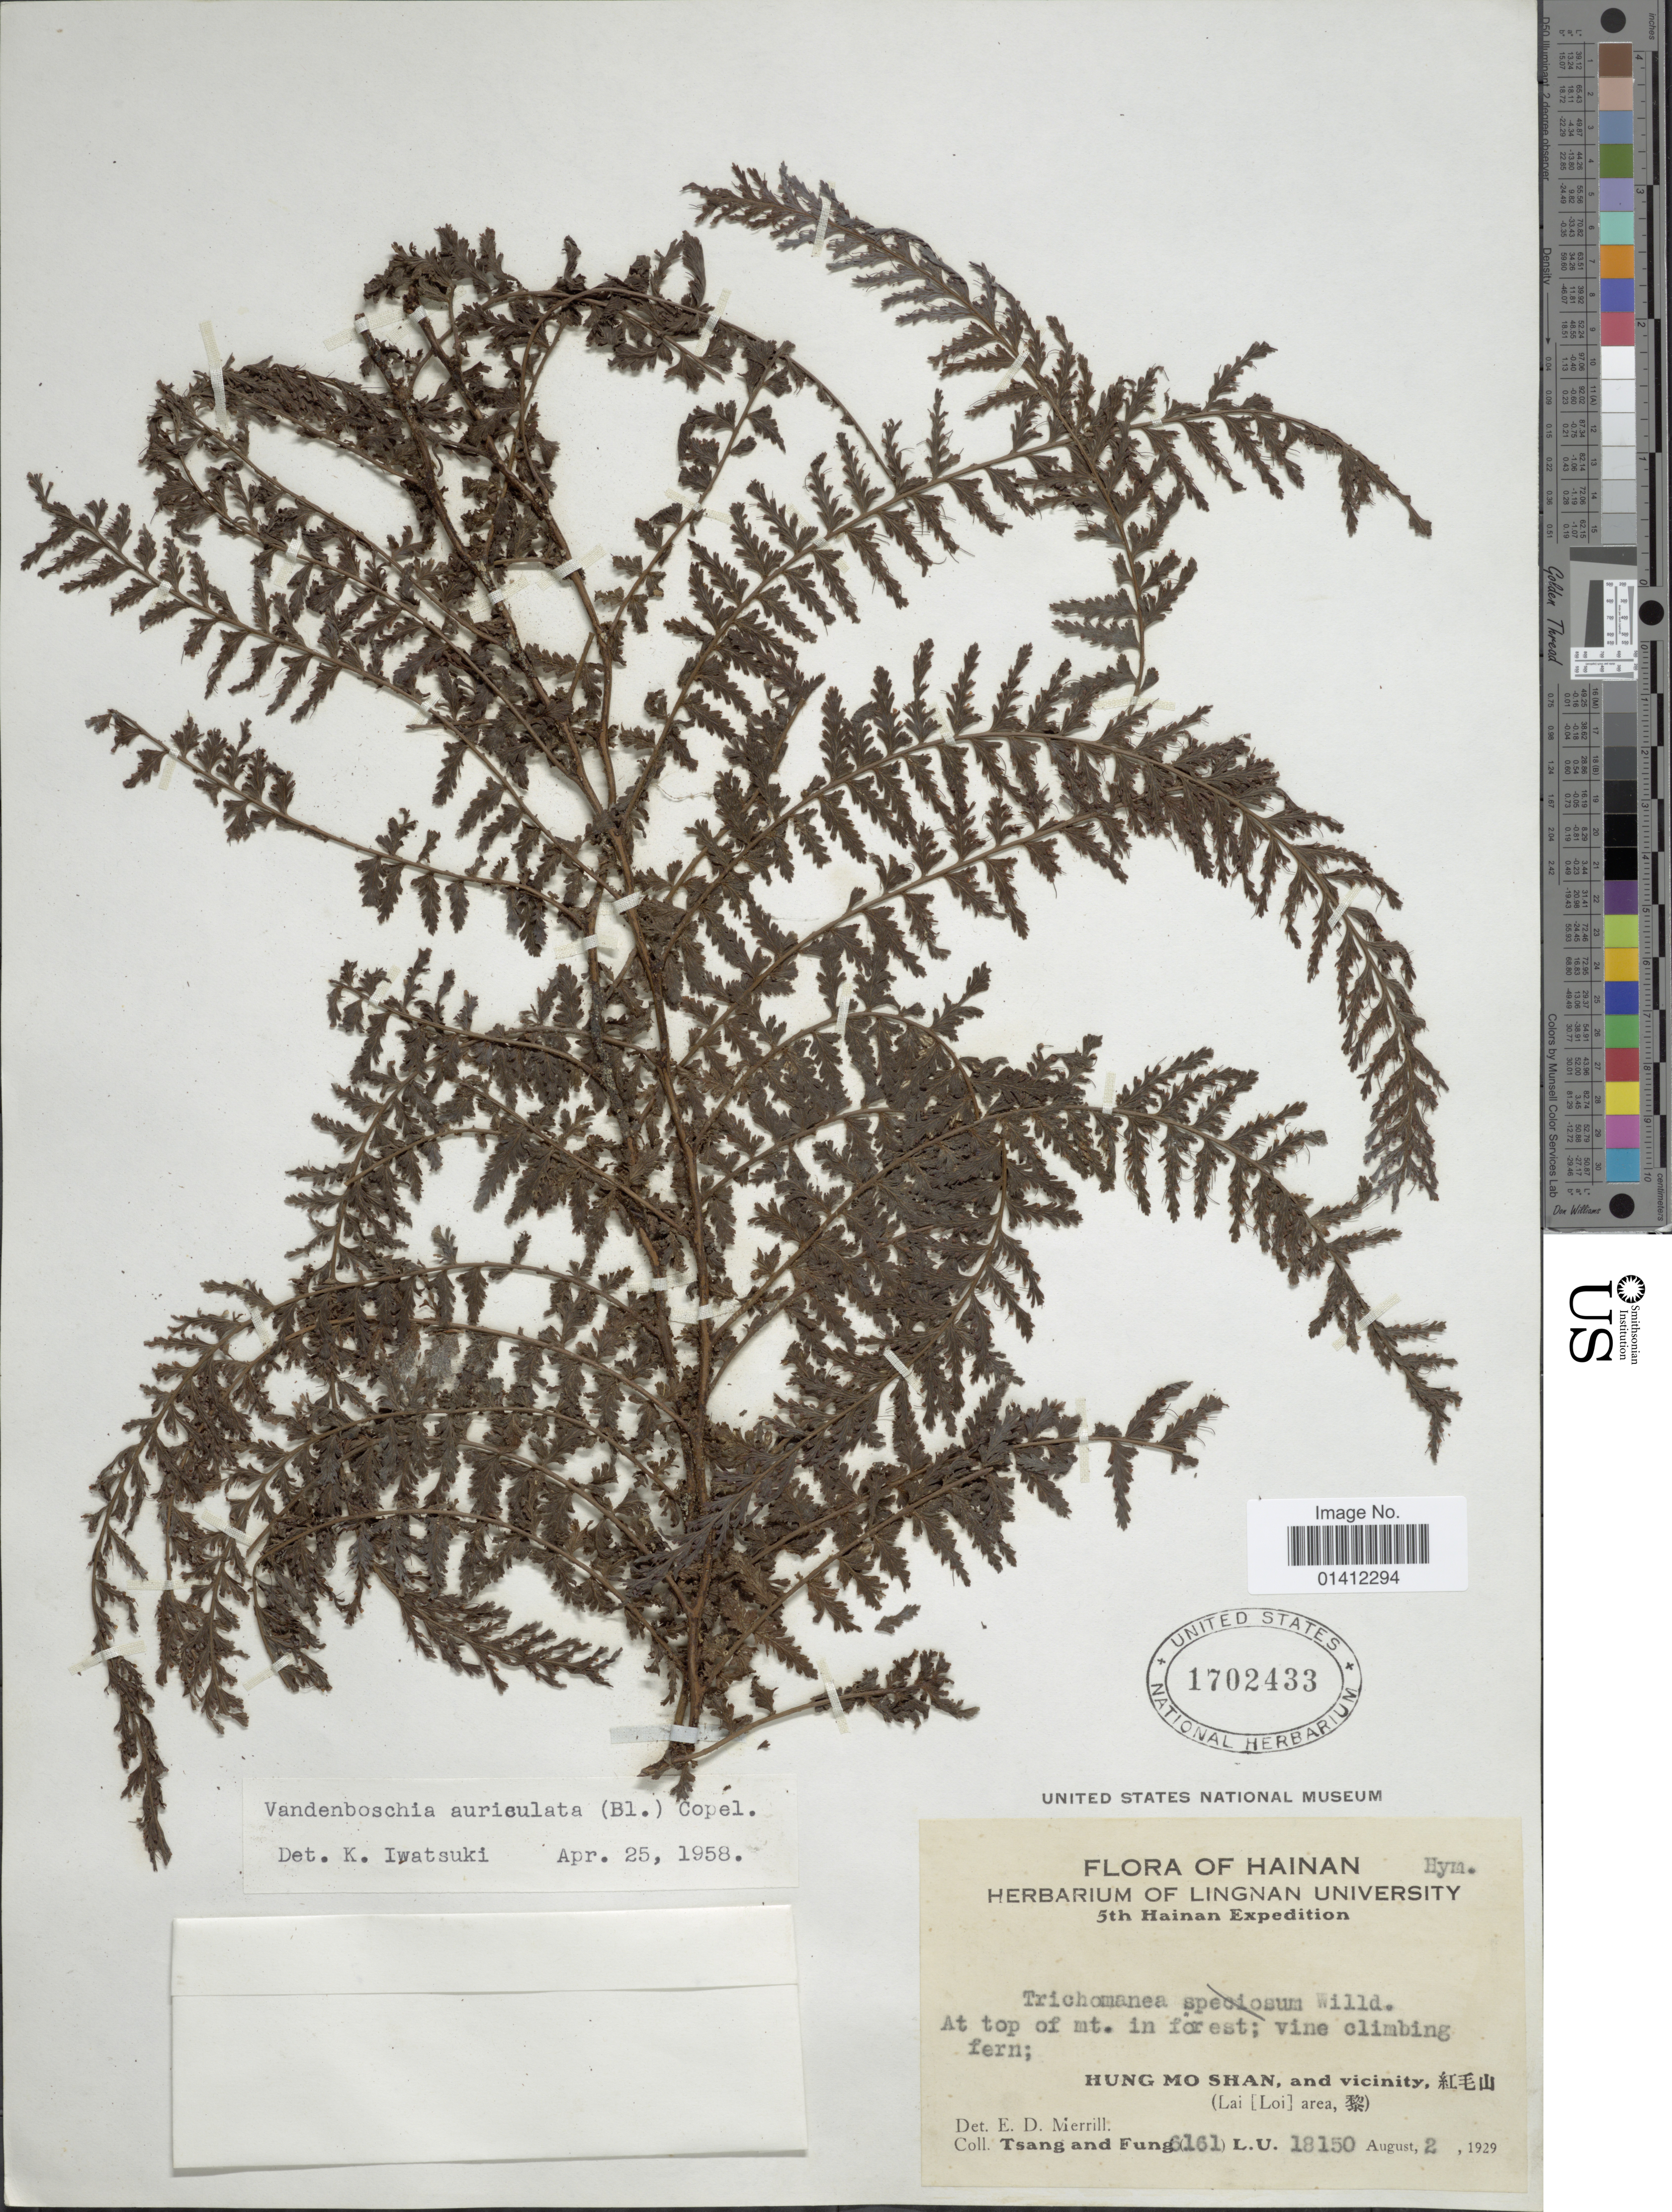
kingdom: Plantae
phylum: Tracheophyta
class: Polypodiopsida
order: Hymenophyllales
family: Hymenophyllaceae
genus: Vandenboschia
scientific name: Vandenboschia auriculata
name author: (Blume) Copel.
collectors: -. T'sang & Fung, --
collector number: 6161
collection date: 1929-08-02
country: China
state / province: Hainan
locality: At top of mt, in forest. Hung Mo Shan, and vicinity. (Lai [Loi] area)[interpreted]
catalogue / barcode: US 1702433